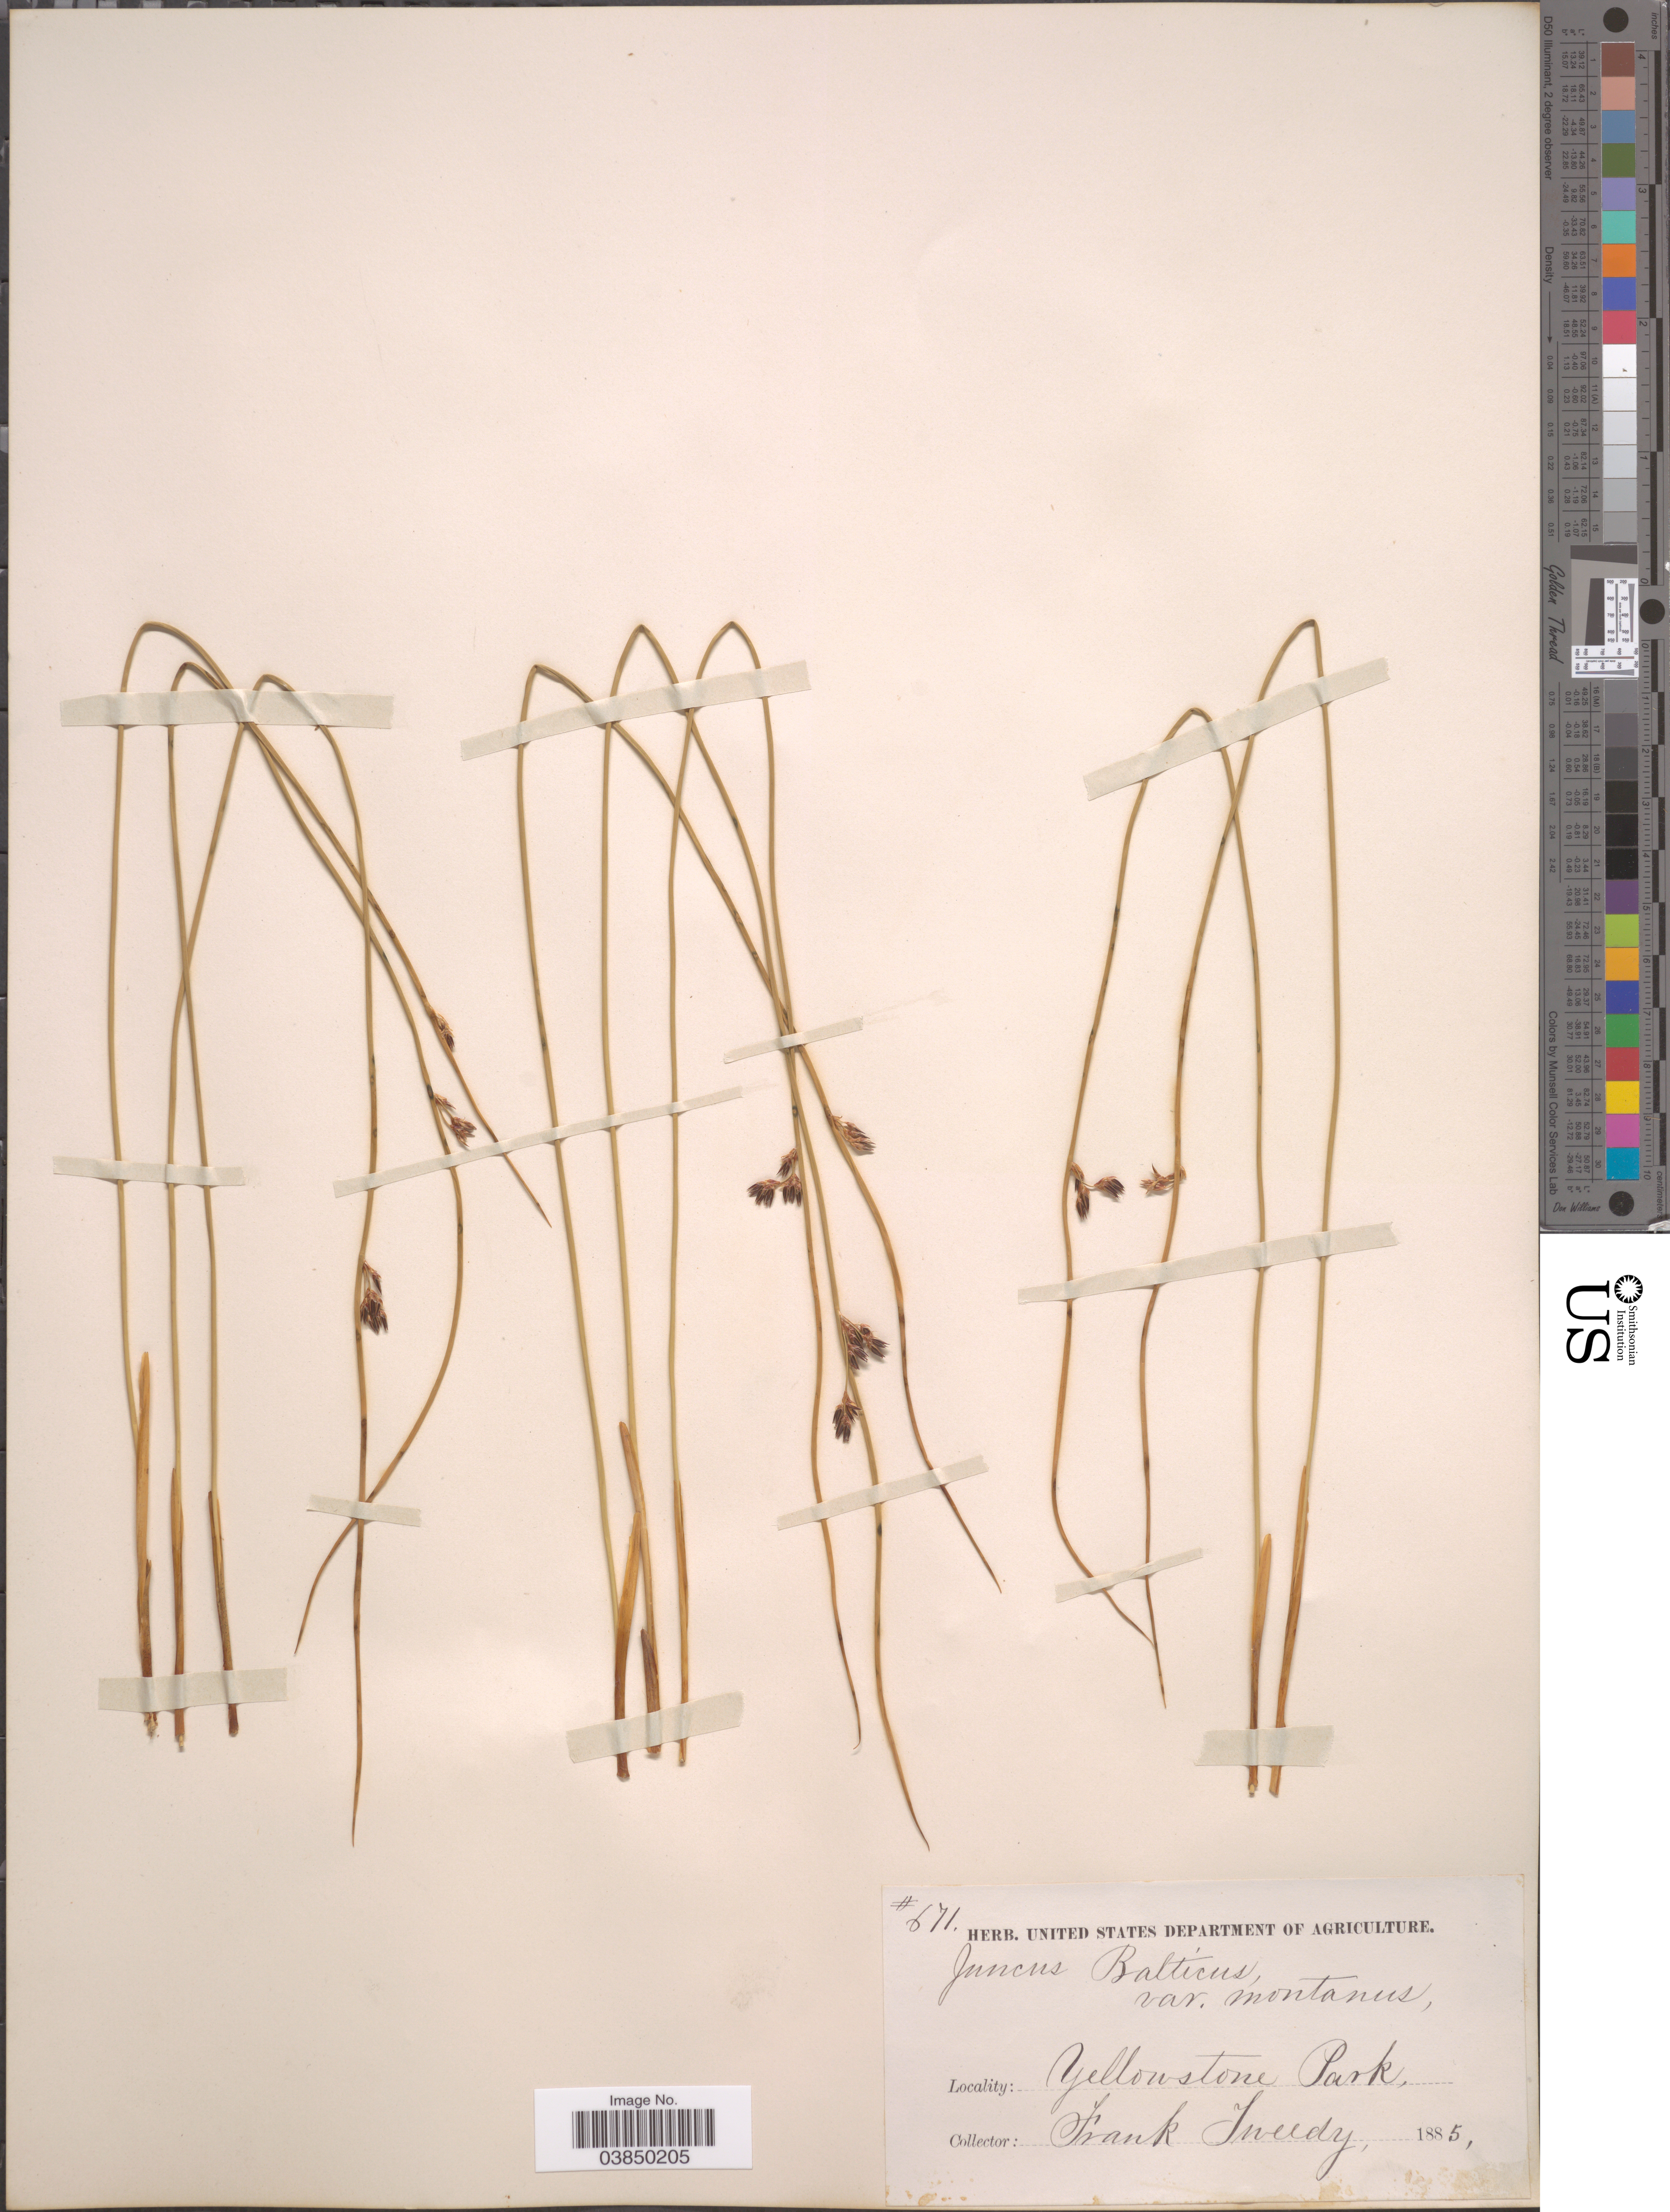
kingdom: Plantae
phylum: Tracheophyta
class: Liliopsida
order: Poales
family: Juncaceae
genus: Juncus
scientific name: Juncus balticus var. montanus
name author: Engelm.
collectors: F. Tweedy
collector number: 671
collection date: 1885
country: United States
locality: Yellowstone Park.